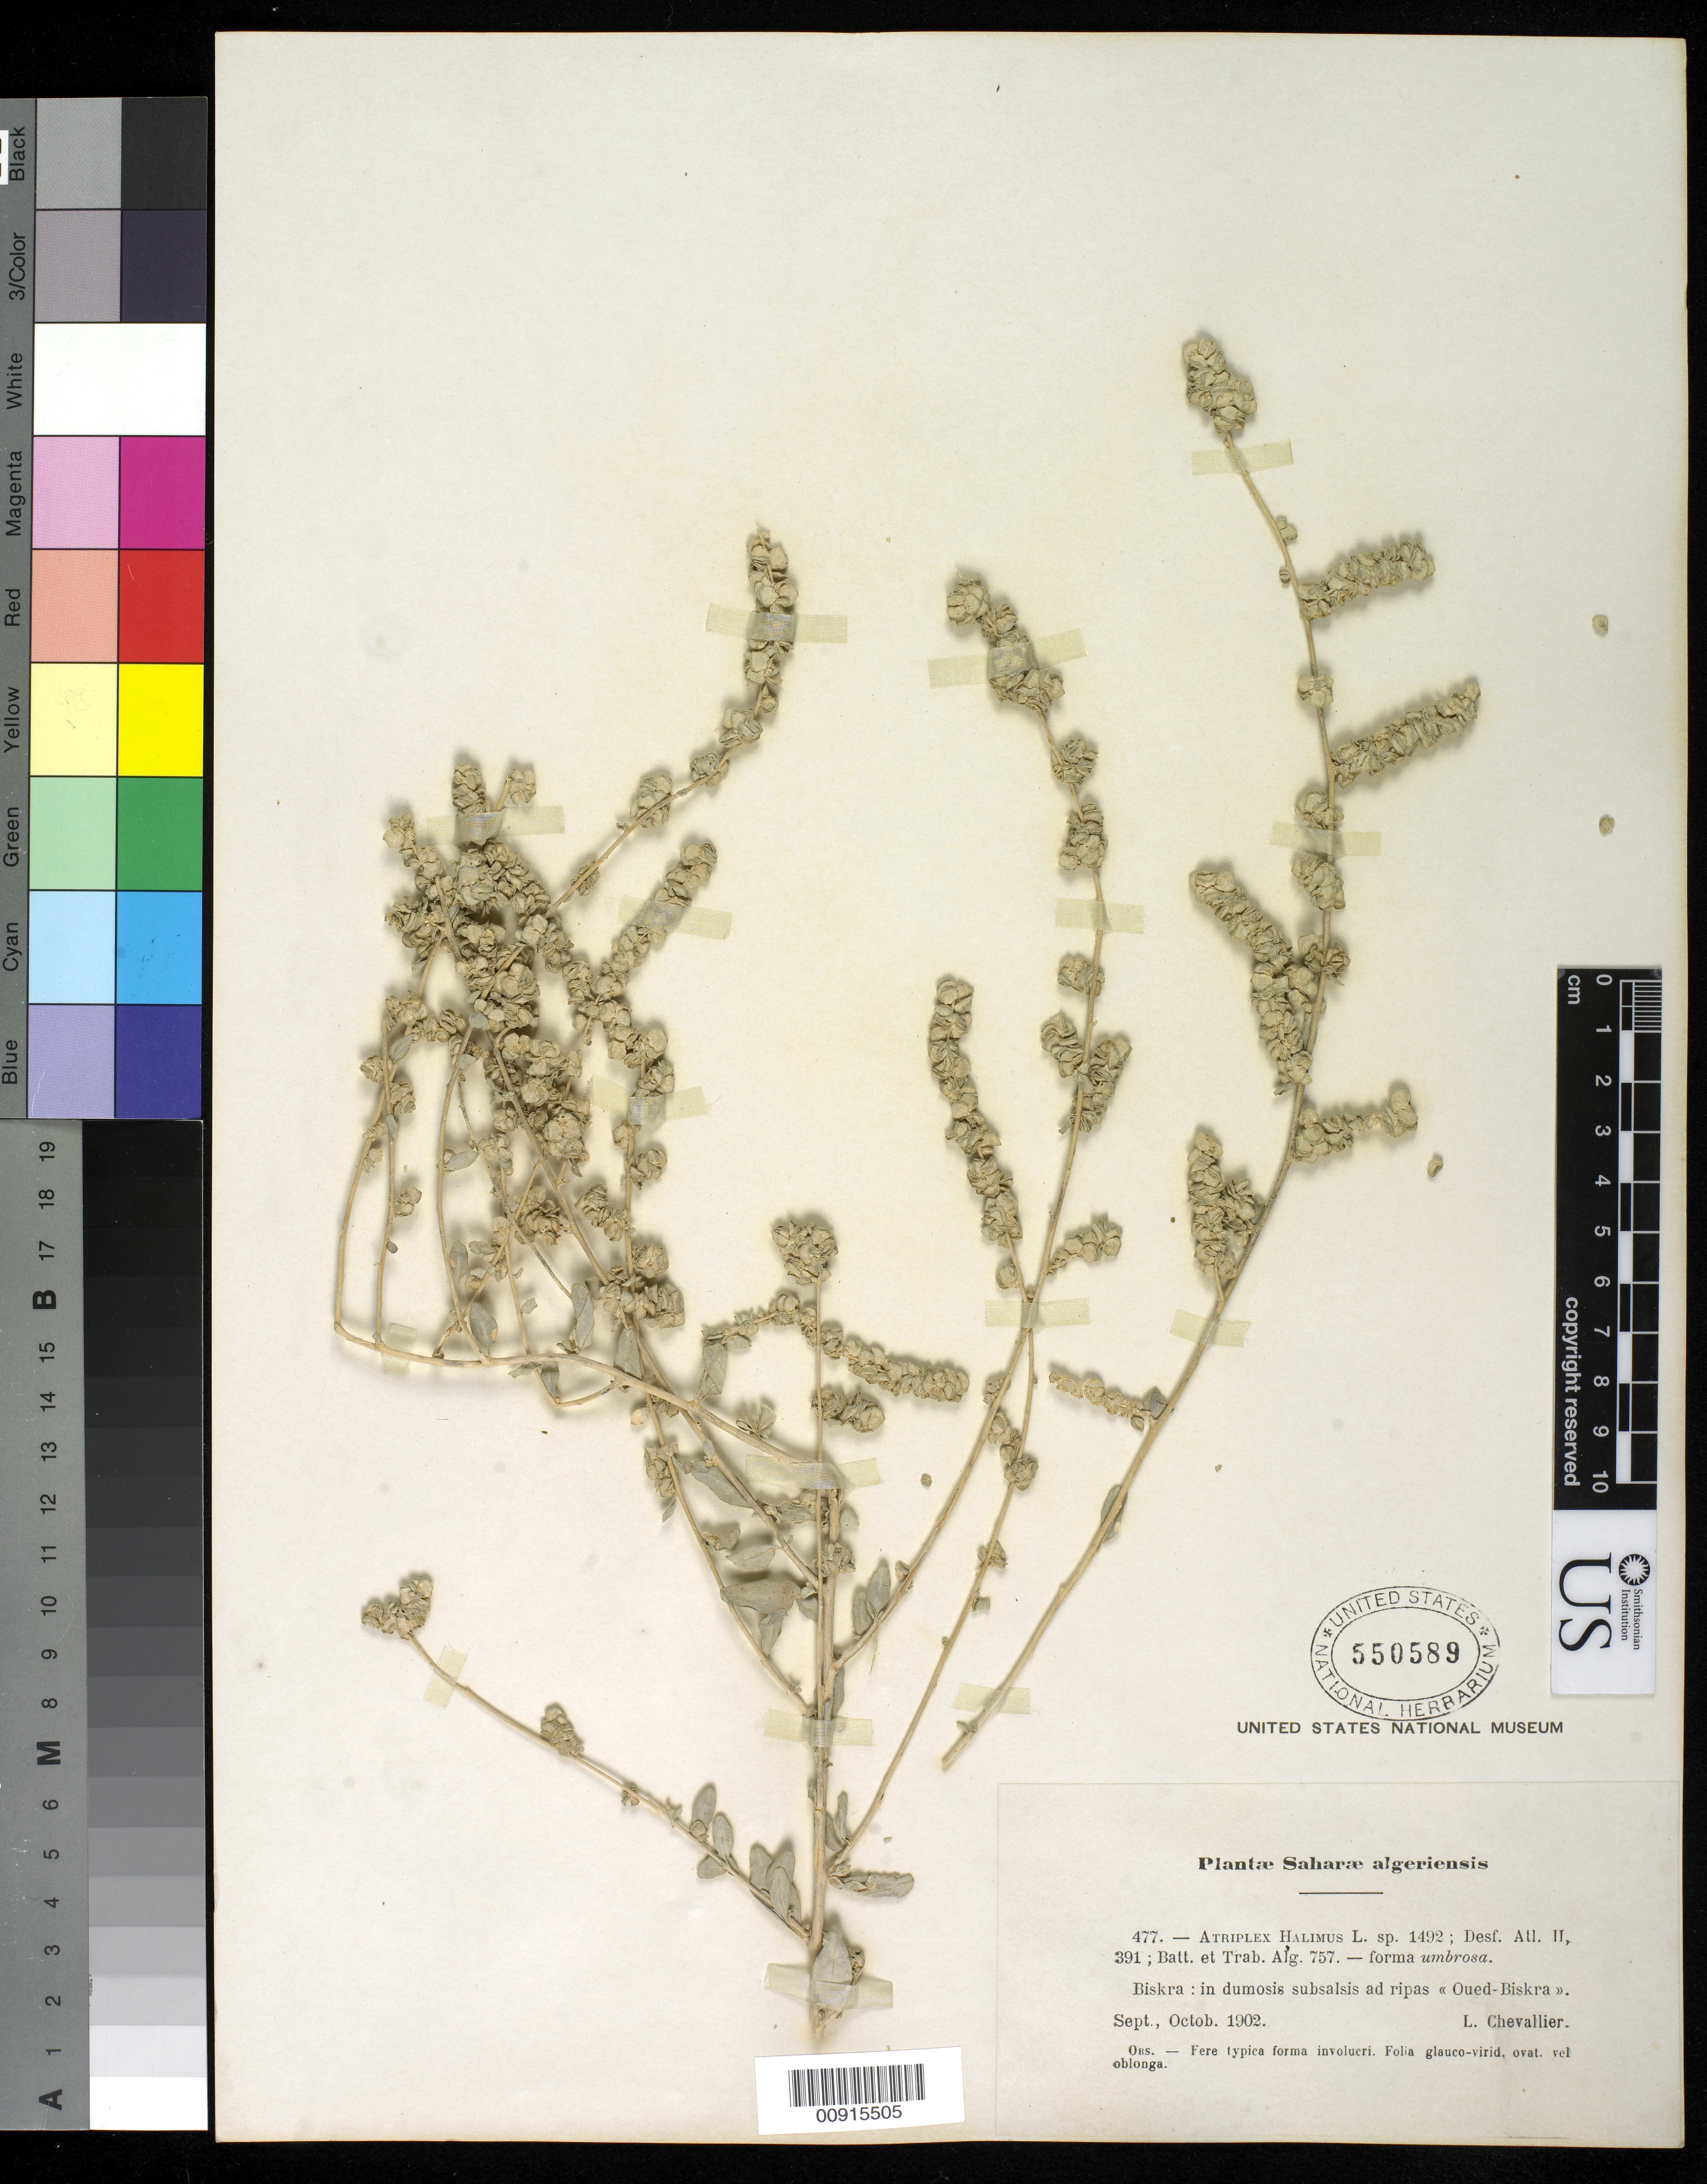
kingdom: Plantae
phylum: Tracheophyta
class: Magnoliopsida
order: Caryophyllales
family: Amaranthaceae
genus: Atriplex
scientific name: Atriplex halimus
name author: L.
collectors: L. Chevallier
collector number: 477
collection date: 1902-09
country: Algeria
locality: Biskra: in Dumosis Subsalsis and Ripas Oeud-Biskra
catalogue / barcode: US 550589